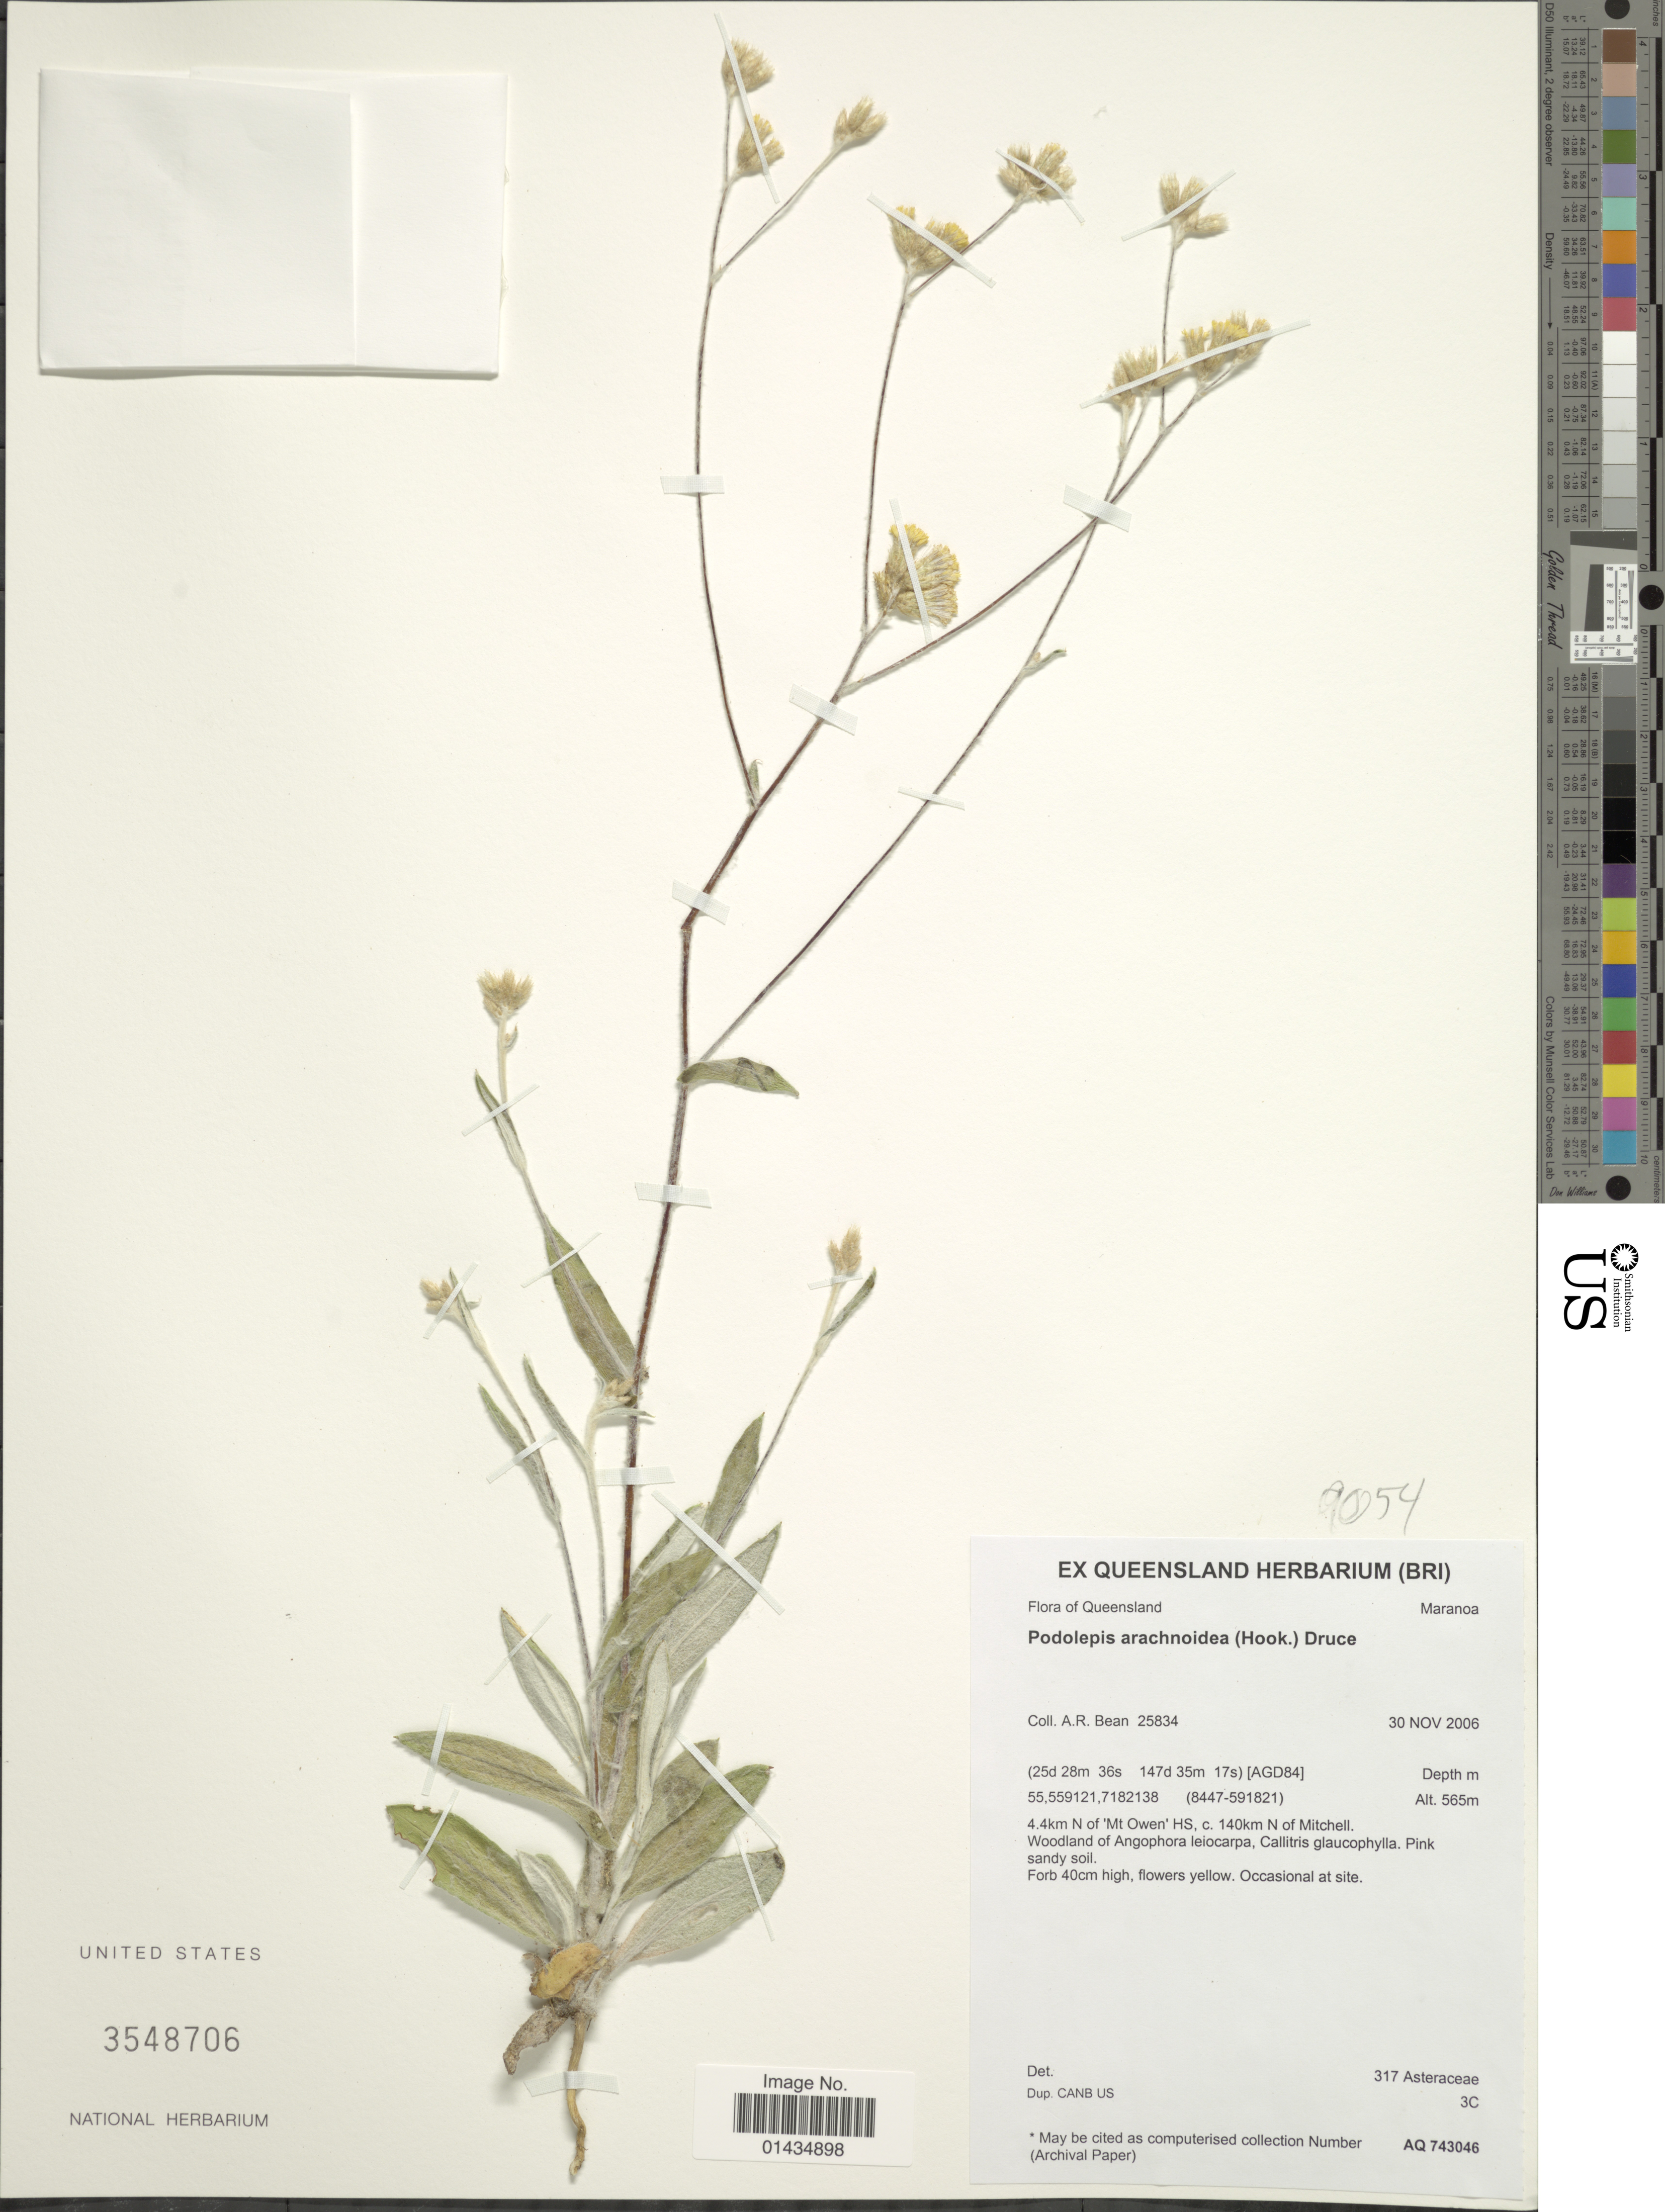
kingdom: Plantae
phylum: Tracheophyta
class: Magnoliopsida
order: Asterales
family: Asteraceae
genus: Podolepis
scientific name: Podolepis arachnoidea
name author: (Hook.) Druce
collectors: A. R. Bean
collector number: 25834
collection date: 2006-11-30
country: Australia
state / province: Queensland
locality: Maranoa, 4.4 km N of 'Mt. Owen'HS, c. 140 km N of Mitchell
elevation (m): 565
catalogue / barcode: US 3548706